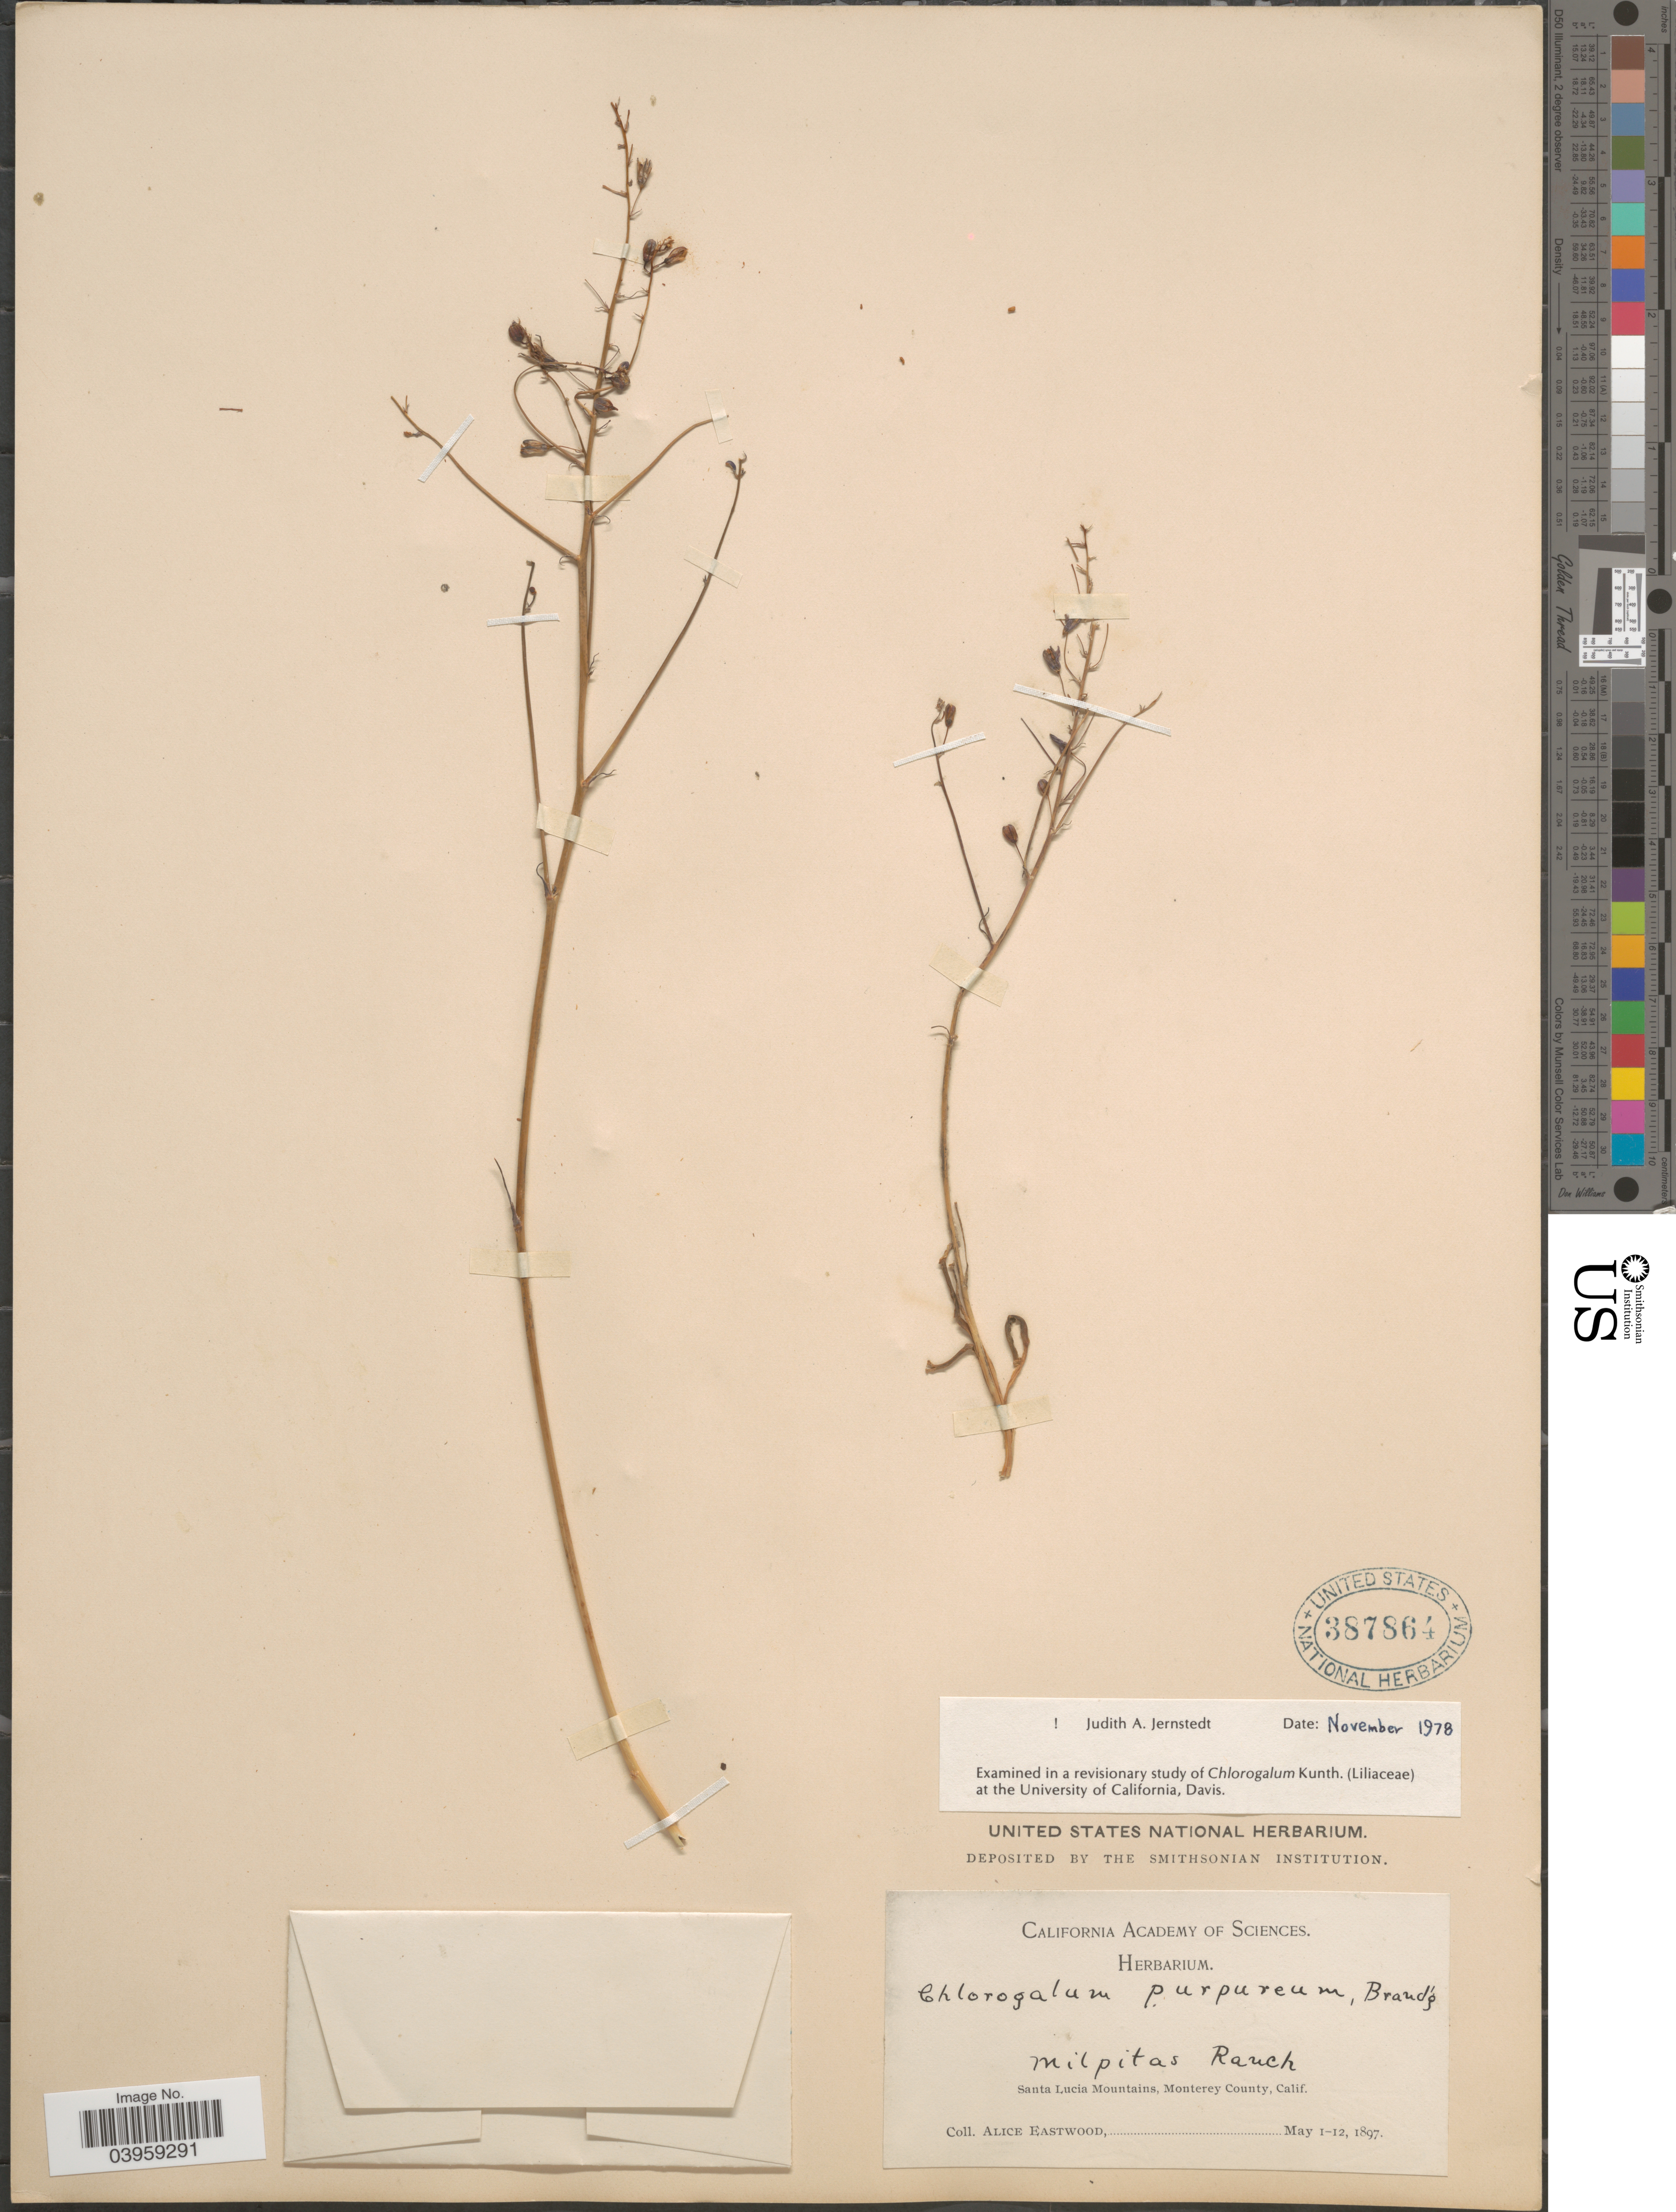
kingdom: Plantae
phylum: Tracheophyta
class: Liliopsida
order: Asparagales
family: Asparagaceae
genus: Chlorogalum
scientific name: Chlorogalum purpureum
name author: Brandegee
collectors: A. Eastwood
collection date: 1897-05-01/1897-05-12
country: United States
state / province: California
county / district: Monterey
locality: Milpitas Ranch. Santa Lucia Mountains, Monterey County.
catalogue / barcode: US 387864